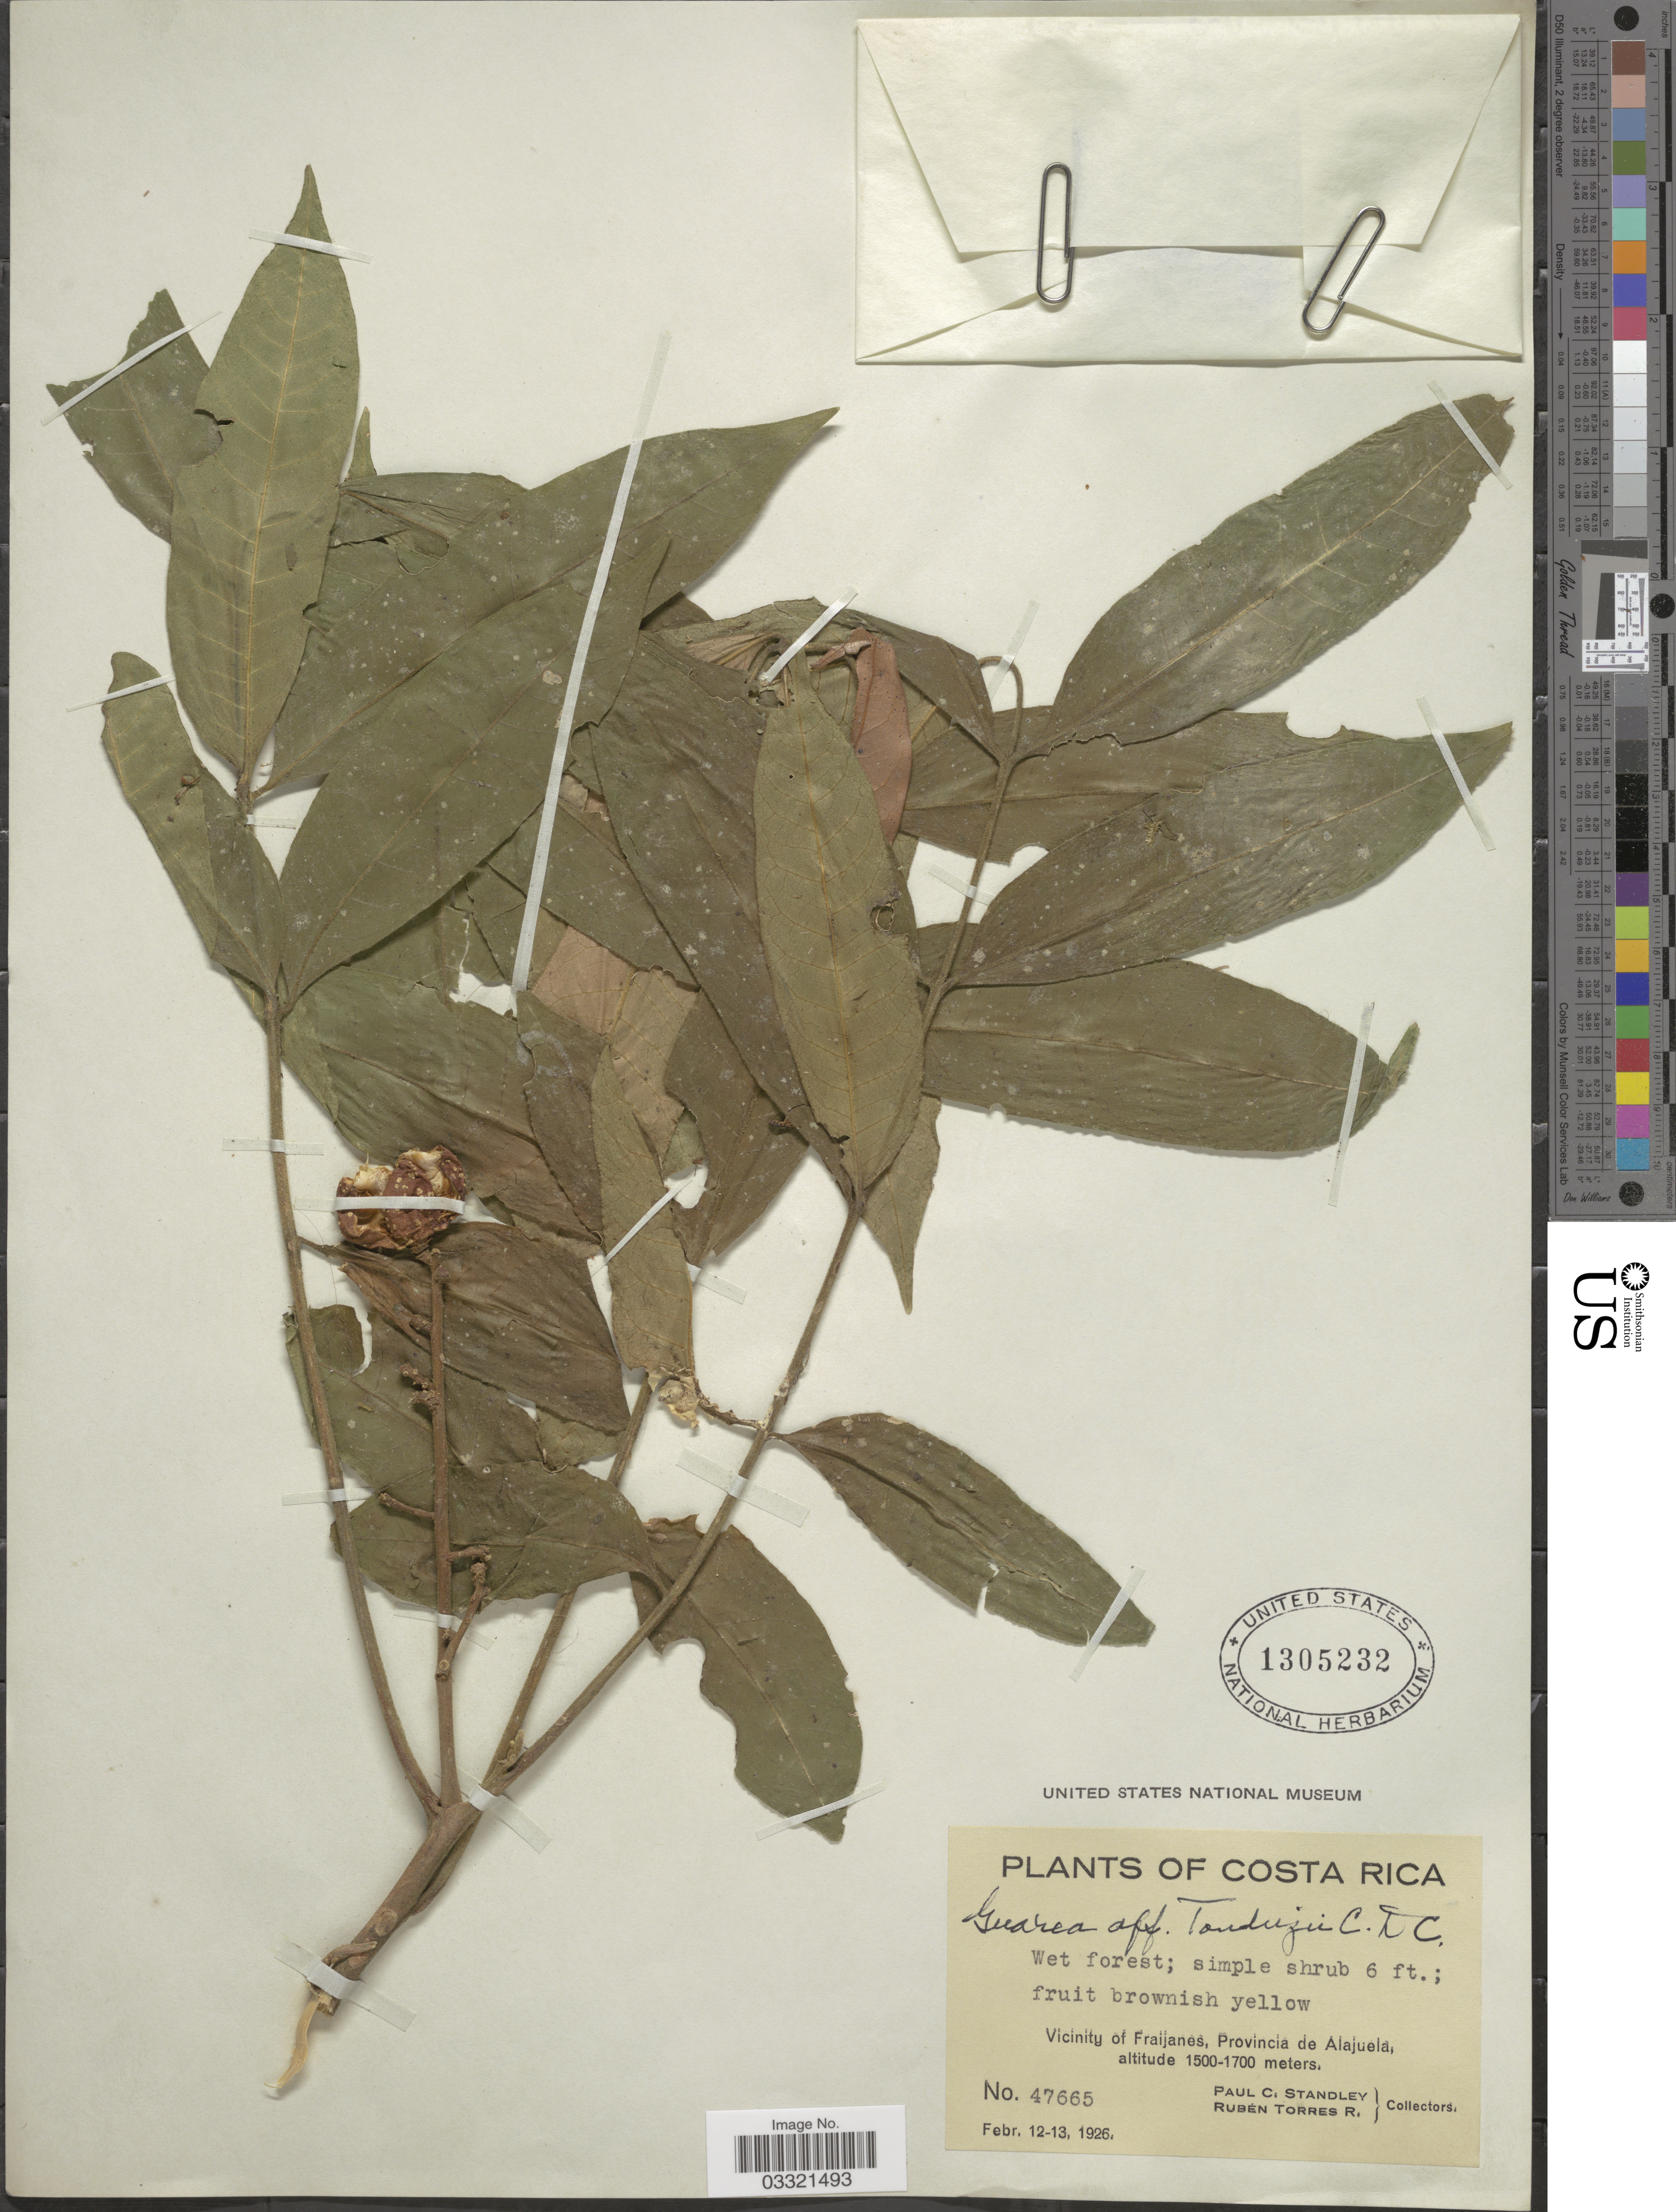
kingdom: Plantae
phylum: Tracheophyta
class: Magnoliopsida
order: Sapindales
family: Meliaceae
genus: Guarea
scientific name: Guarea tonduzii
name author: C. DC.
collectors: P. C. Standley & R. Torres Rojas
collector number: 47665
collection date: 1926-02-12/1926-02-13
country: Costa Rica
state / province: Alajuela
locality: Vicinity of Fraijanes.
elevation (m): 1500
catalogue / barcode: US 1305232